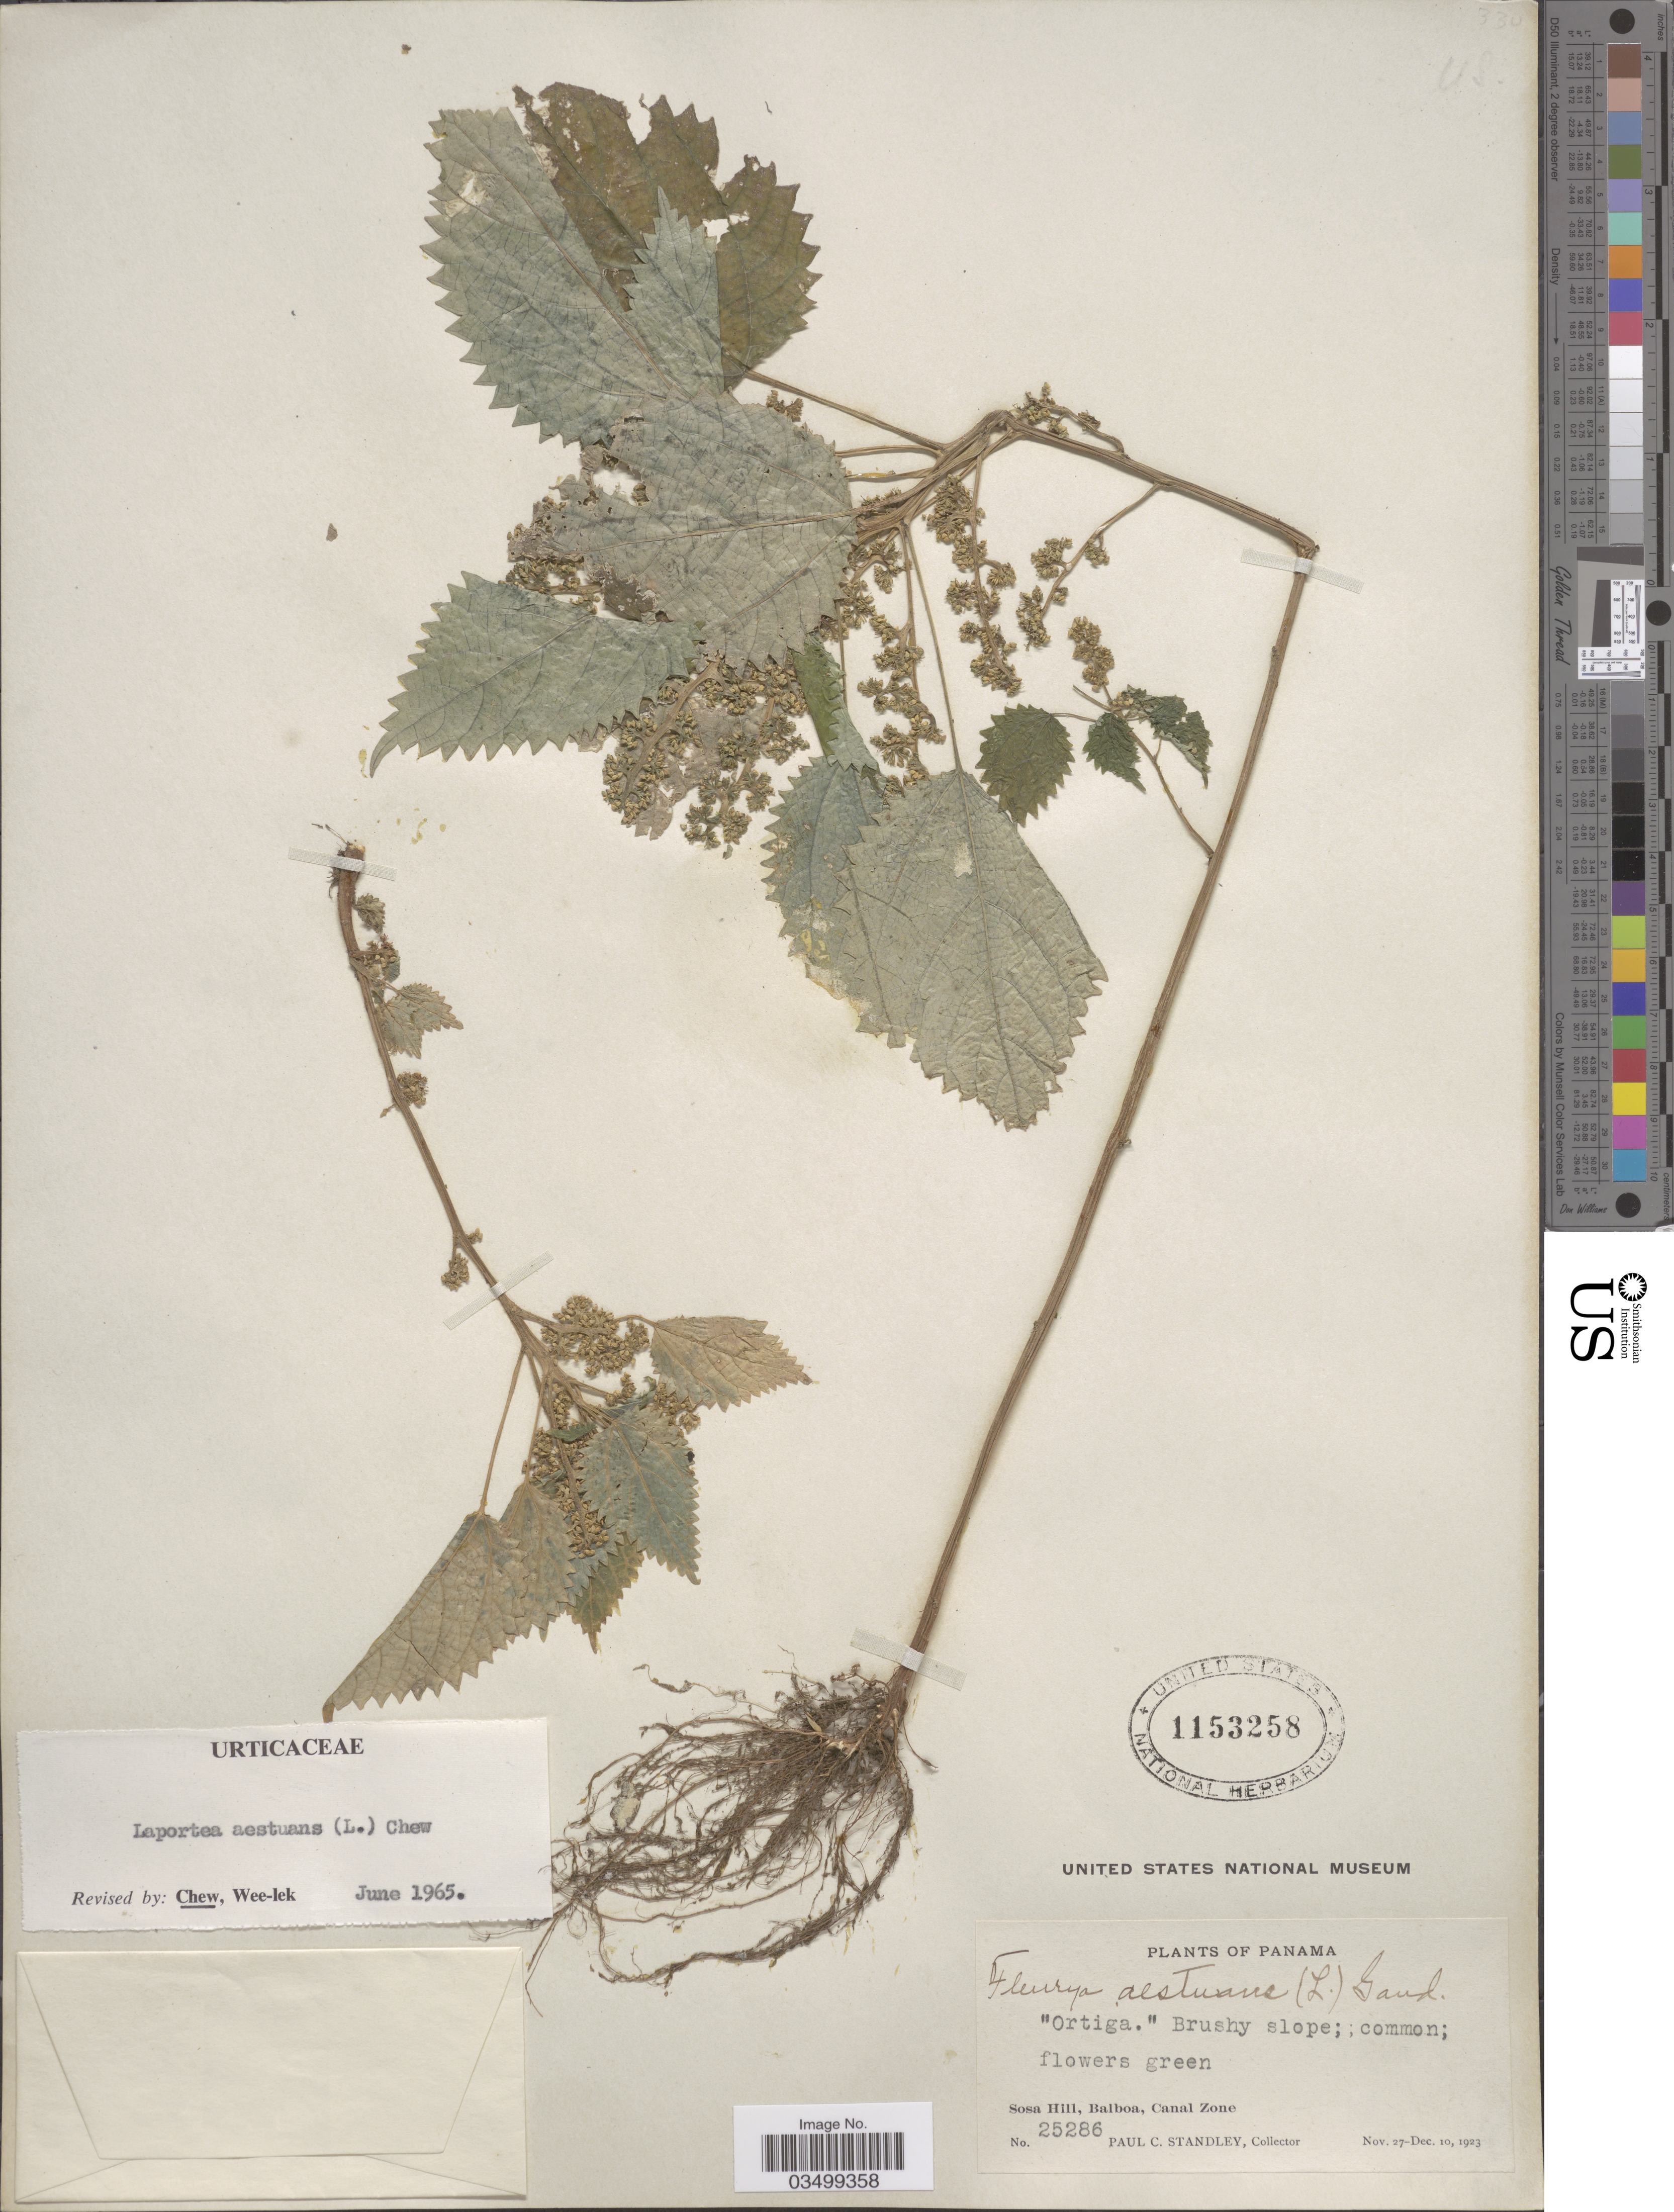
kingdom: Plantae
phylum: Tracheophyta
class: Magnoliopsida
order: Rosales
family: Urticaceae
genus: Laportea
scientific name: Laportea aestuans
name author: (L.) Chew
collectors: P. C. Standley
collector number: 25286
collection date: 1923-11-27/1923-12-10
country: Panama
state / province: Colón / Panamá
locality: Sosa Hill. Balboa, Canal Zone.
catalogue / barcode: US 1153258